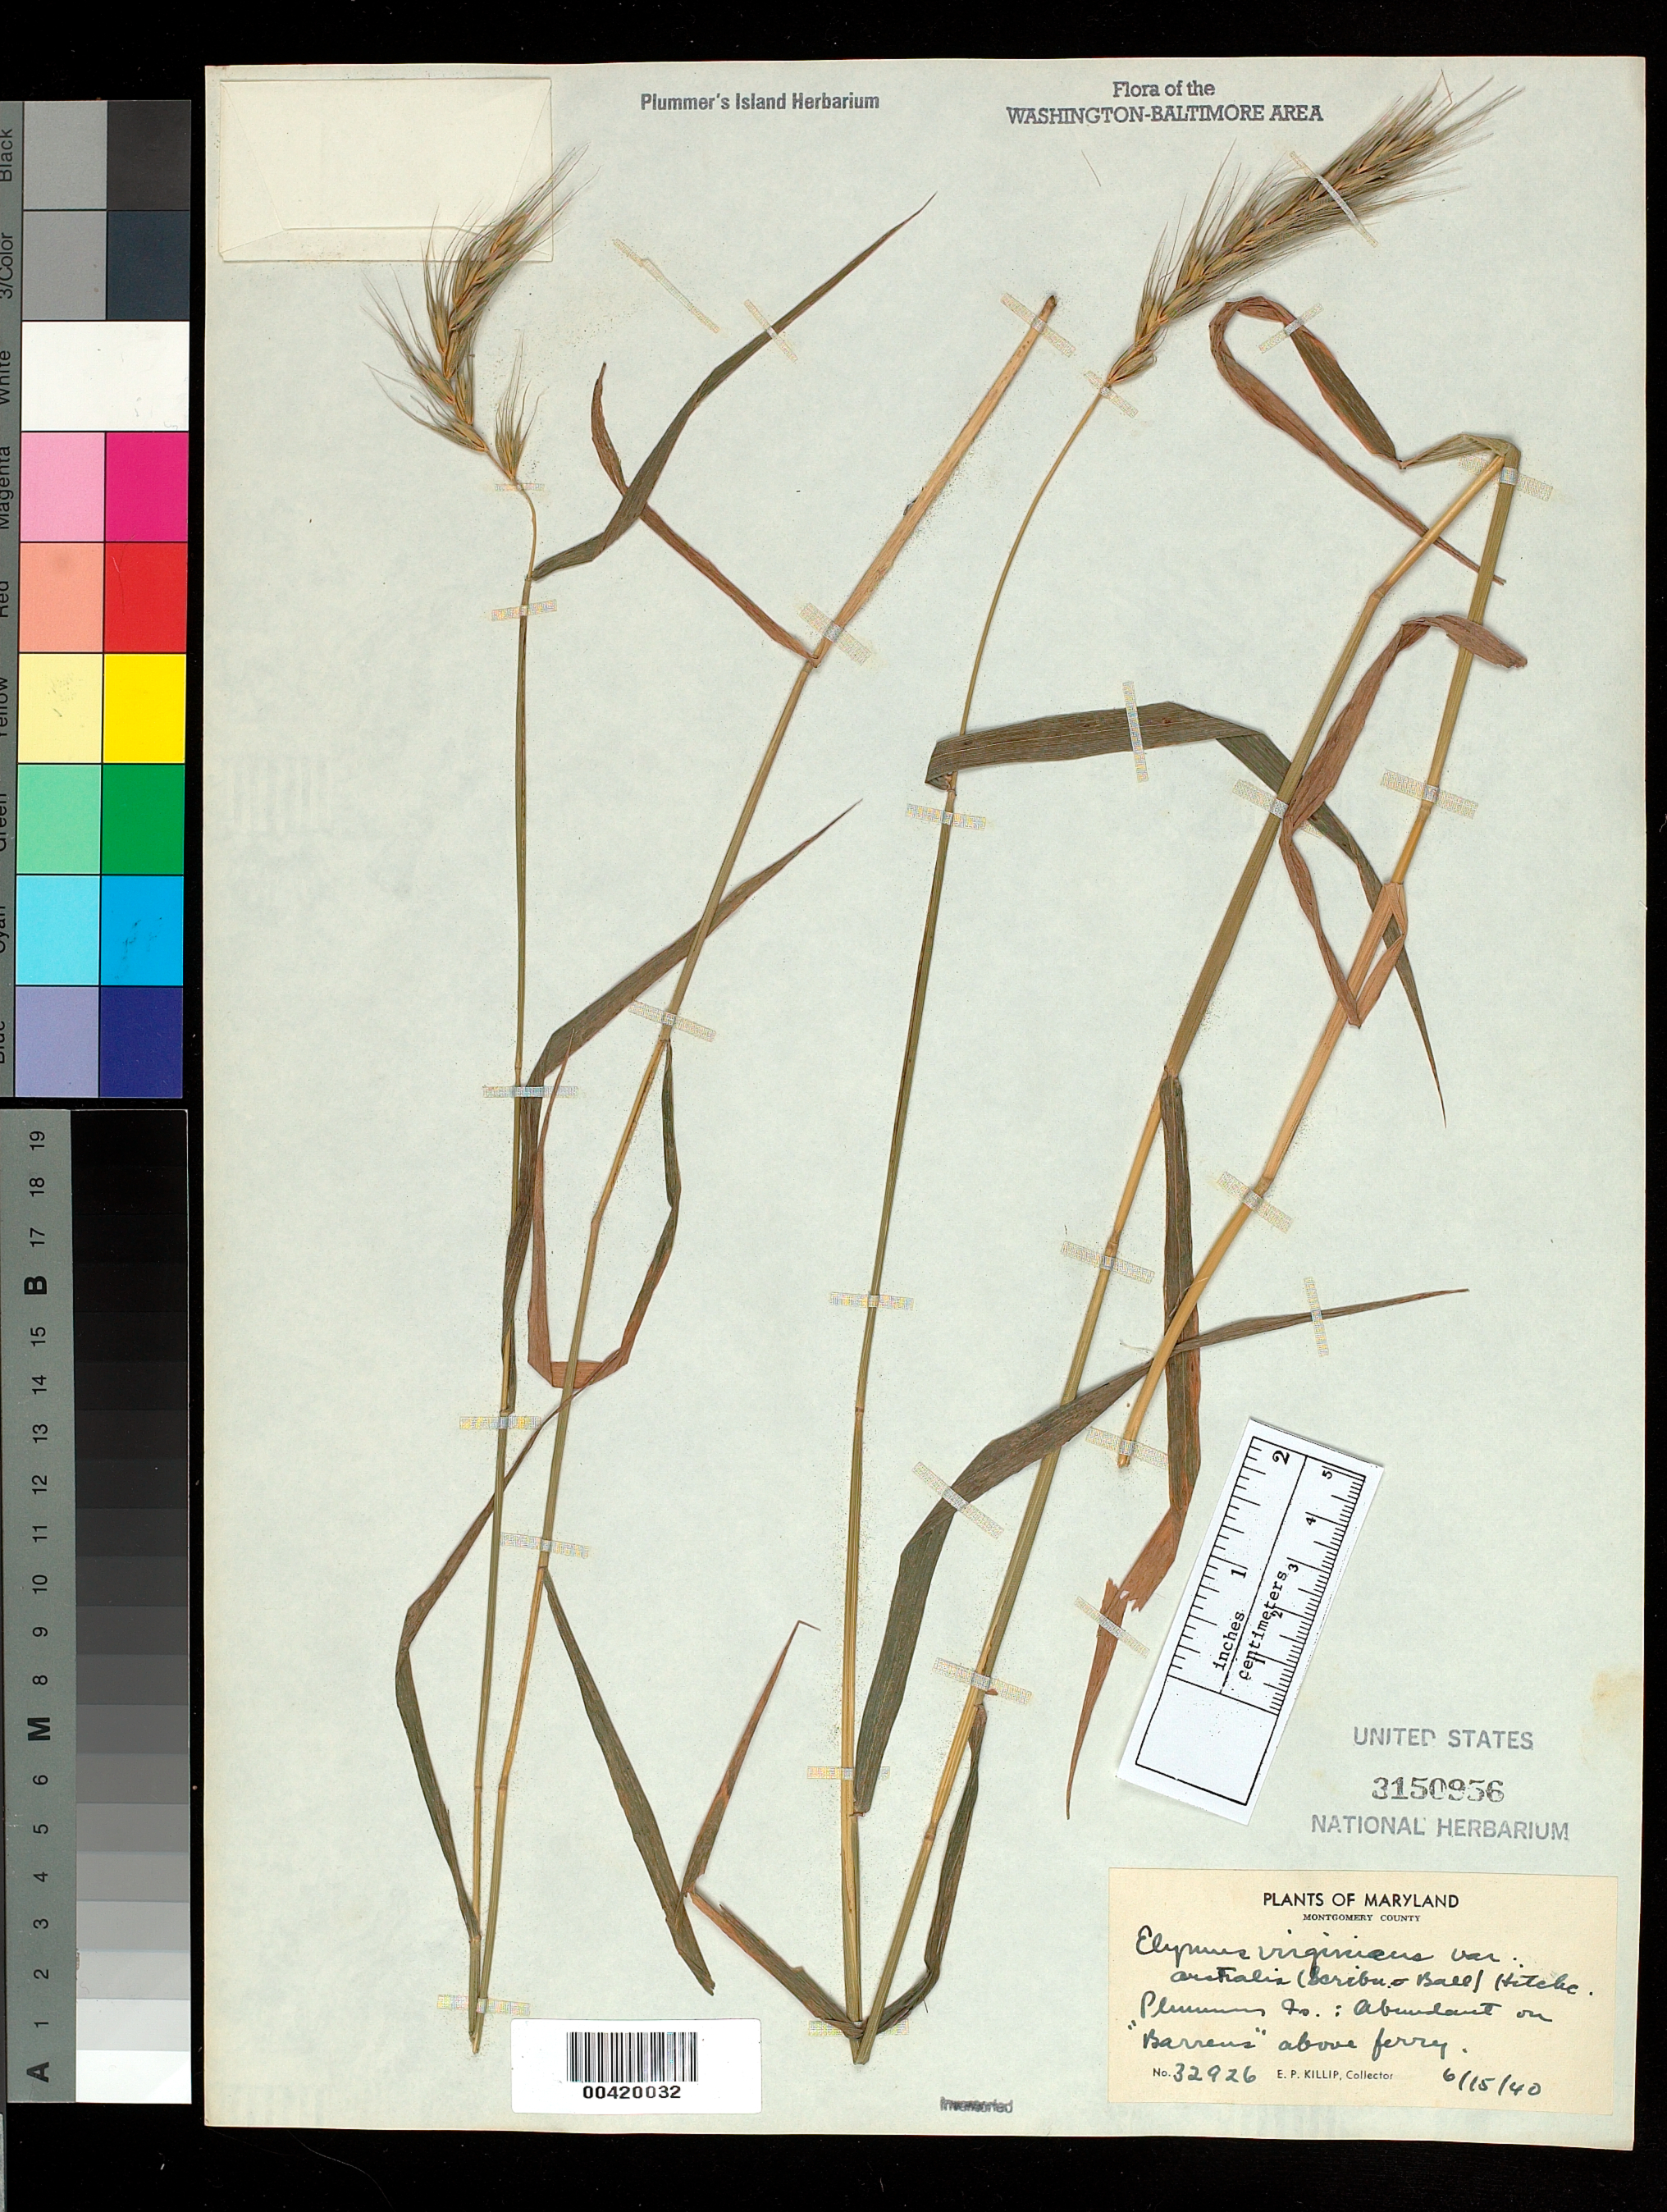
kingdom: Plantae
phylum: Tracheophyta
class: Liliopsida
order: Poales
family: Poaceae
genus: Elymus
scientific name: Elymus glabriflorus var. australis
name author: (Scribn. & C.R. Ball) J.J.N. Campb.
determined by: Campbell, J. J. N., (KY), University of Kentucky (UNITED STATES)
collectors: E. P. Killip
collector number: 32926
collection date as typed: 15 Jun 1940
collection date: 1940-06-15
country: United States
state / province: Maryland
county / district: Montgomery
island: Plummers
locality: Plummer's Island; "barrens" above Ferry C. & O. Canal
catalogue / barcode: US 3150956